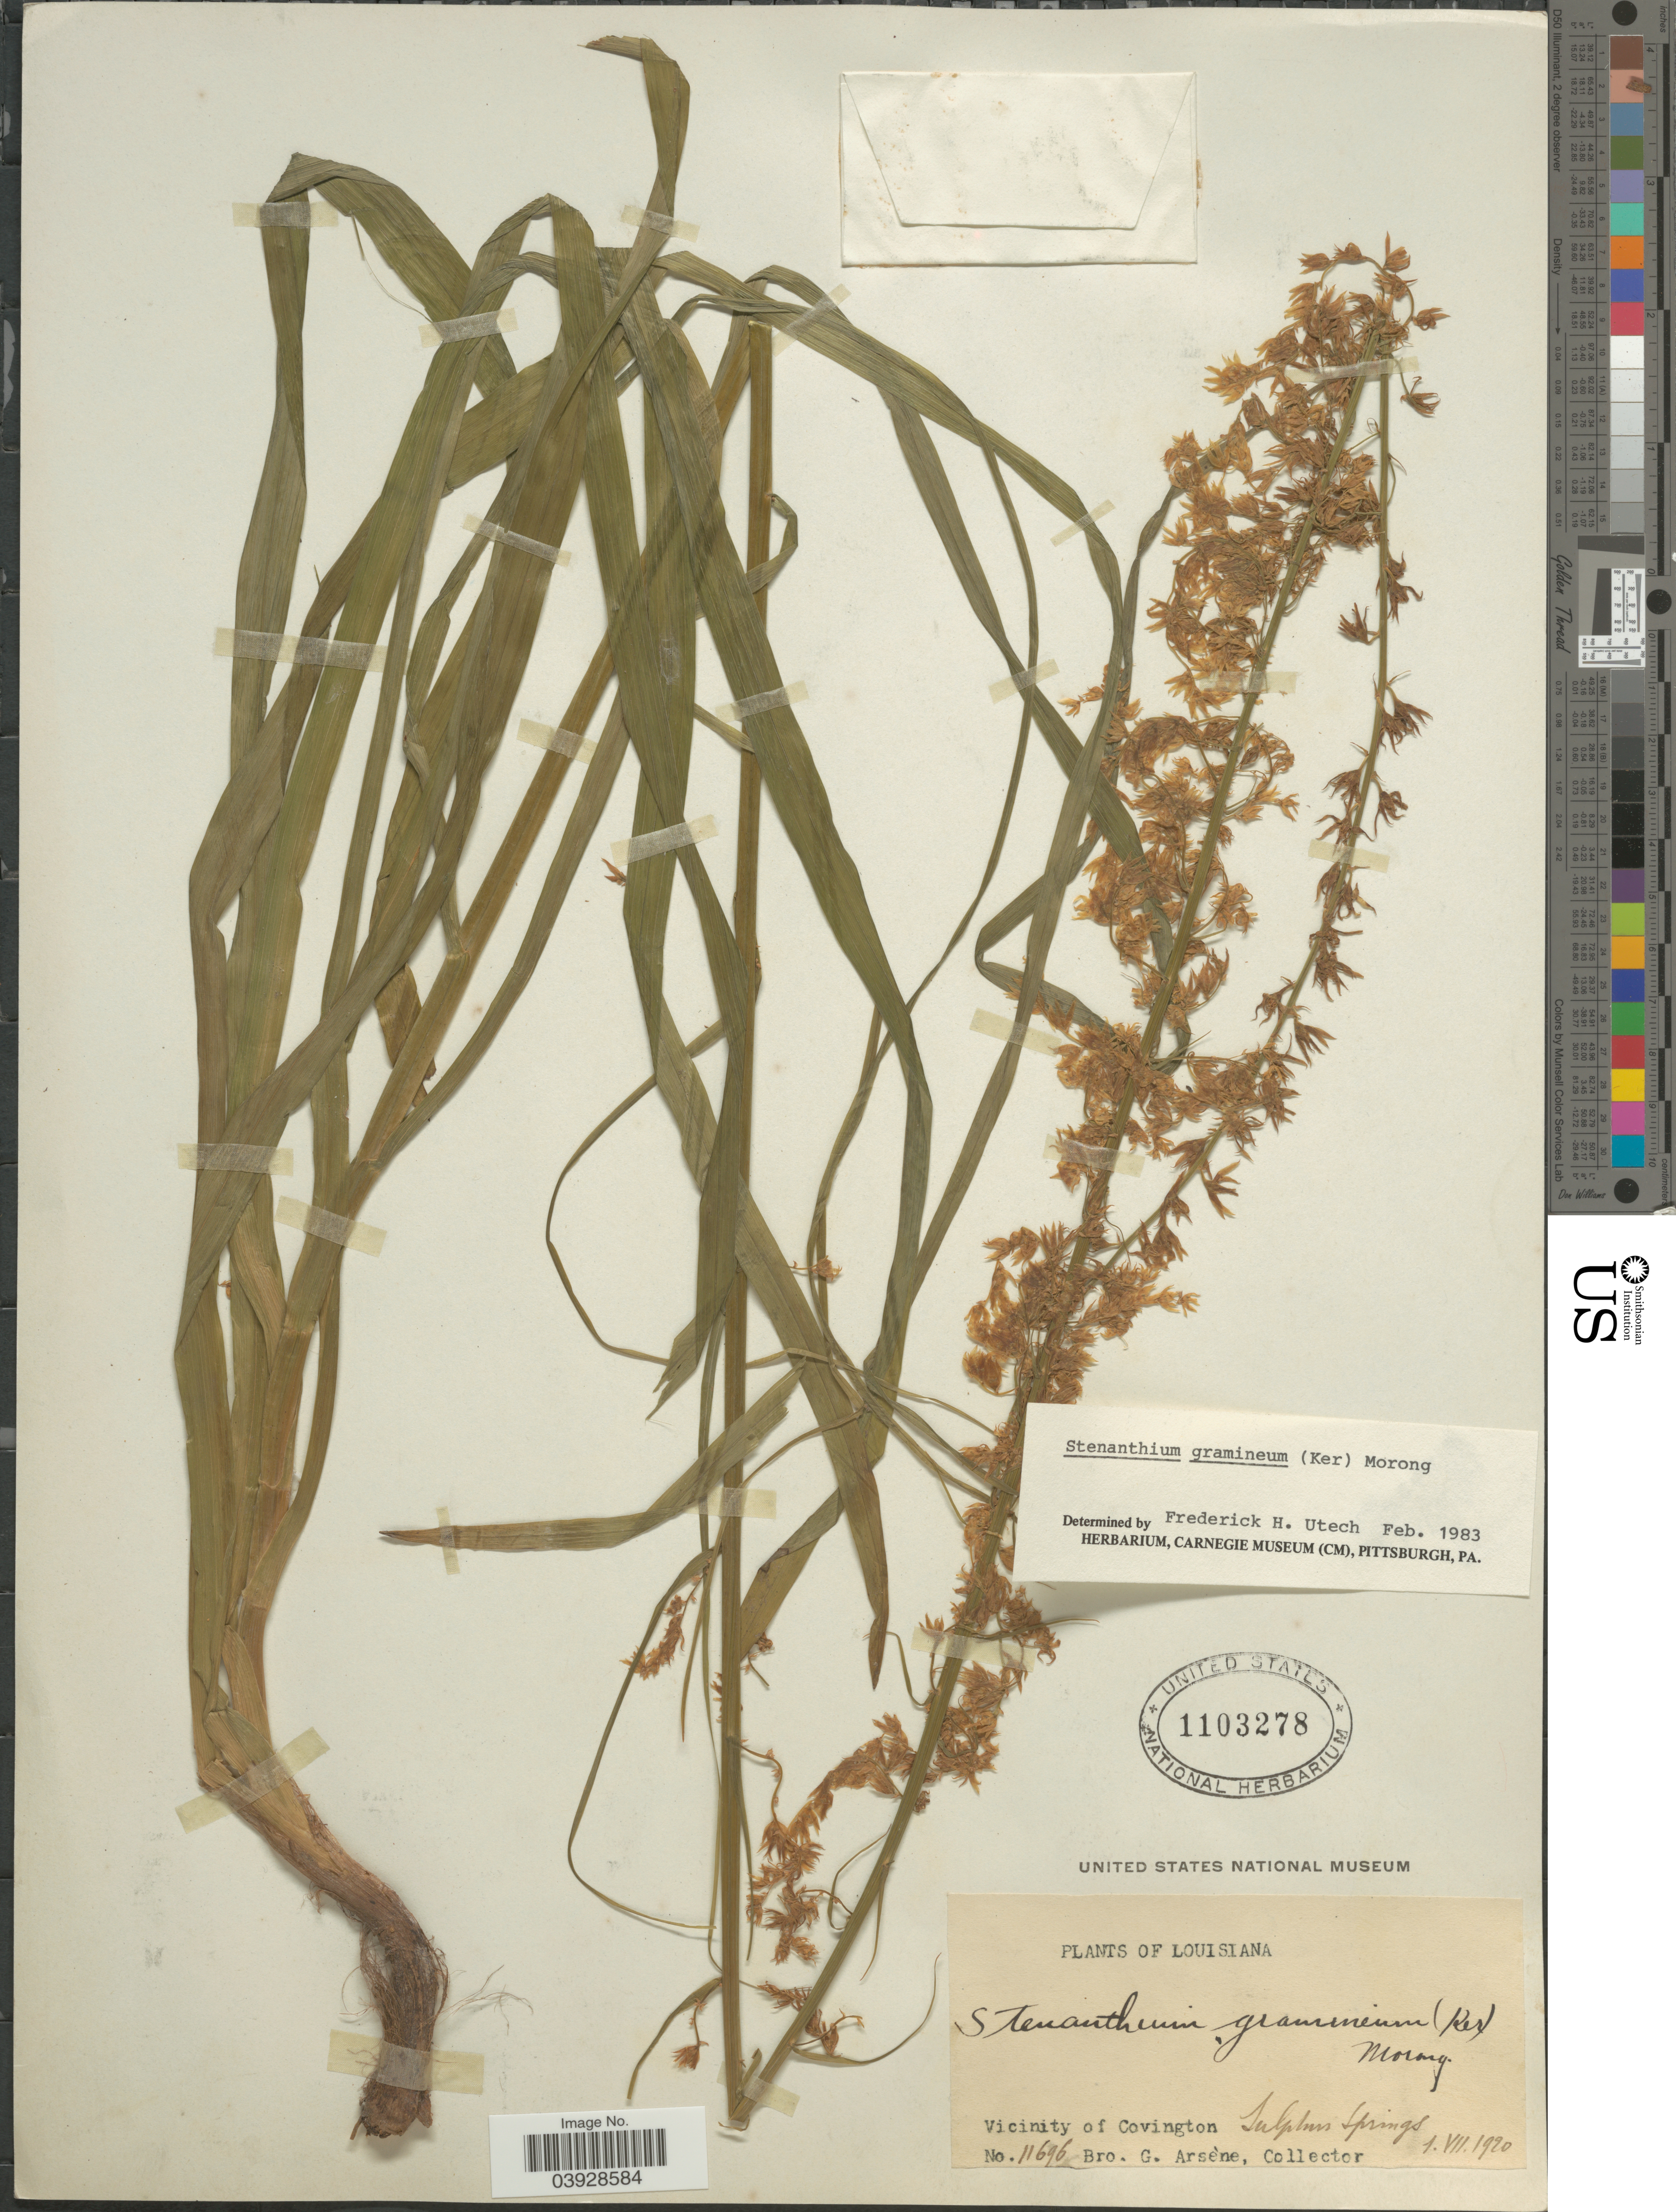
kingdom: Plantae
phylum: Tracheophyta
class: Liliopsida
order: Liliales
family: Melanthiaceae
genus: Stenanthium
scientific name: Stenanthium gramineum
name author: (Ker Gawl.) Morong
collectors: Bro. G. Arsène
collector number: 11696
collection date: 1920-07-01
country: United States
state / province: Louisiana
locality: Vicinity of Covington. Sulphur Springs.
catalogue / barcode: US 1103278